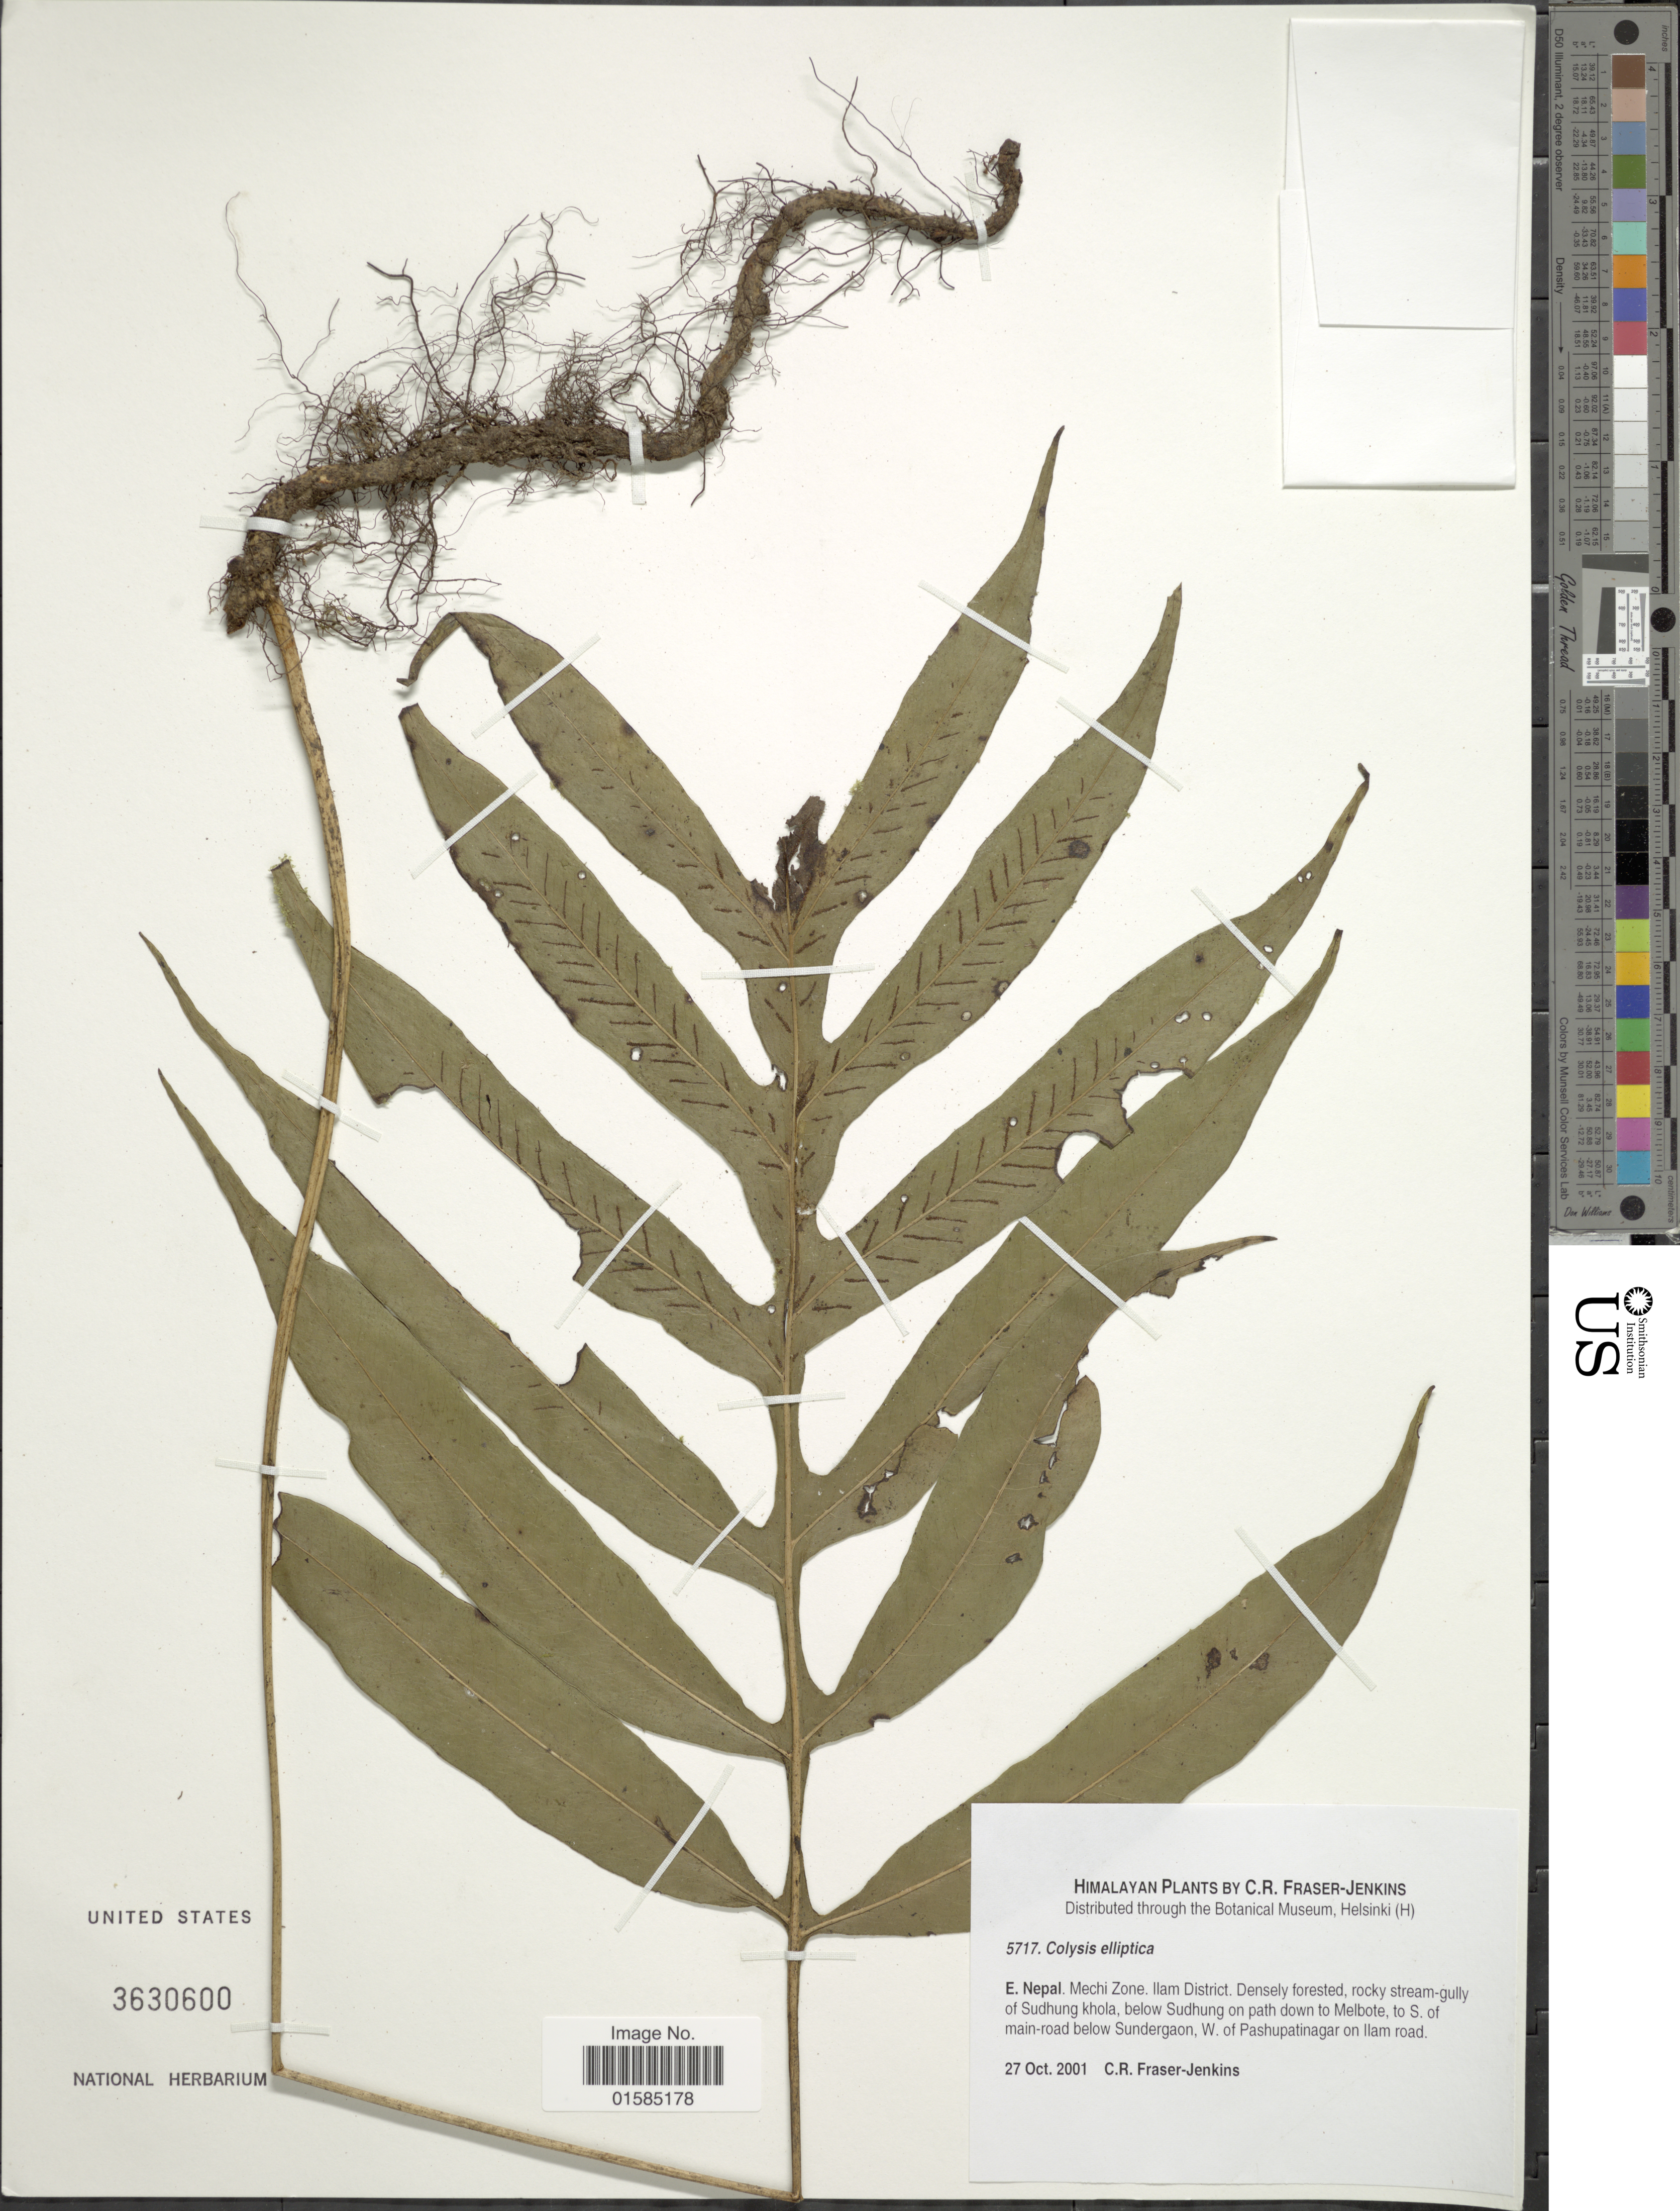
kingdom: Plantae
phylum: Tracheophyta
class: Polypodiopsida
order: Polypodiales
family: Polypodiaceae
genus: Leptochilus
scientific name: Leptochilus ellipticus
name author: (Thunb.) Noot.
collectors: C. R. Fraser-Jenkins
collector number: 5717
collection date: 2001-10-27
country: Nepal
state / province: Mechi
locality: Himalayan. E. Nepal. Mechi Zone. Ilam District. Densely forested, rocky stream-gully of Sudhung on path down to Melbote, to S. of main-road below Sundergaon, W. of Pashupatinagar on Ilam road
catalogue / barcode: US 3630600